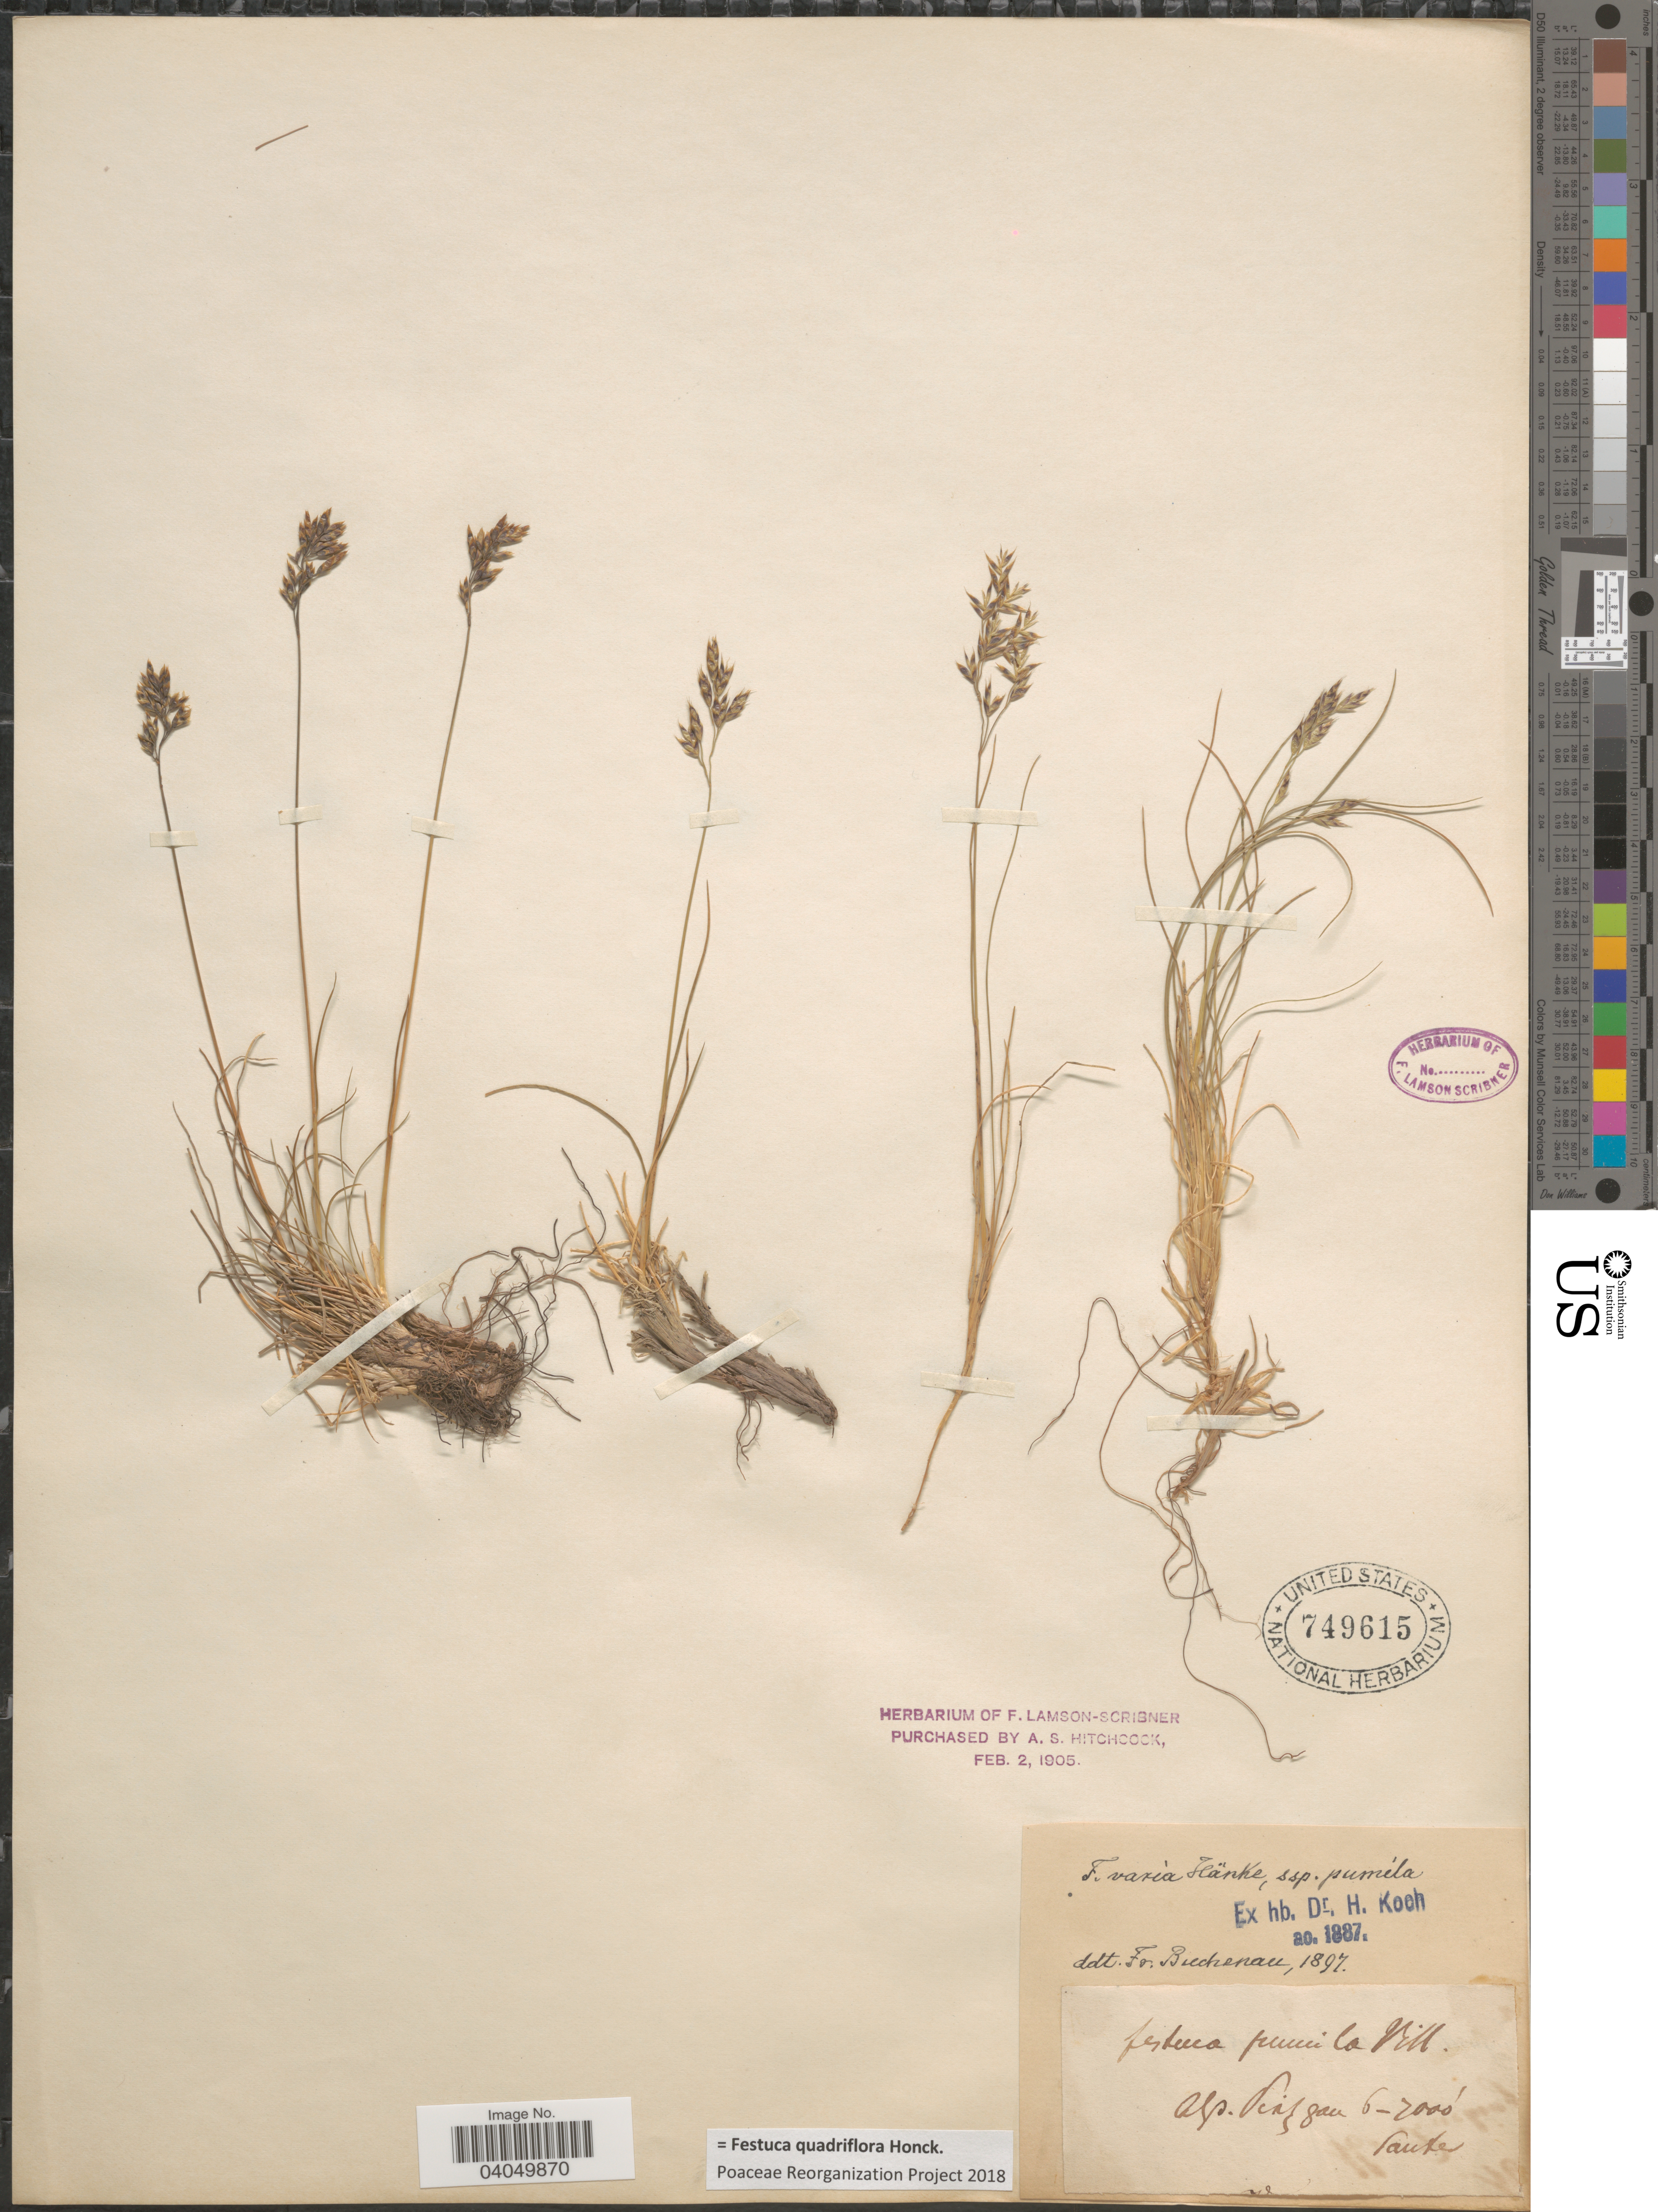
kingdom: Plantae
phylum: Tracheophyta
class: Liliopsida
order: Poales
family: Poaceae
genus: Festuca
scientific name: Festuca quadriflora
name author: Honck.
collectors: F. Buchenau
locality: Alp. Pinzgan [interpreted], Haute [interpreted].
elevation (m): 1829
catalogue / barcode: US 749615